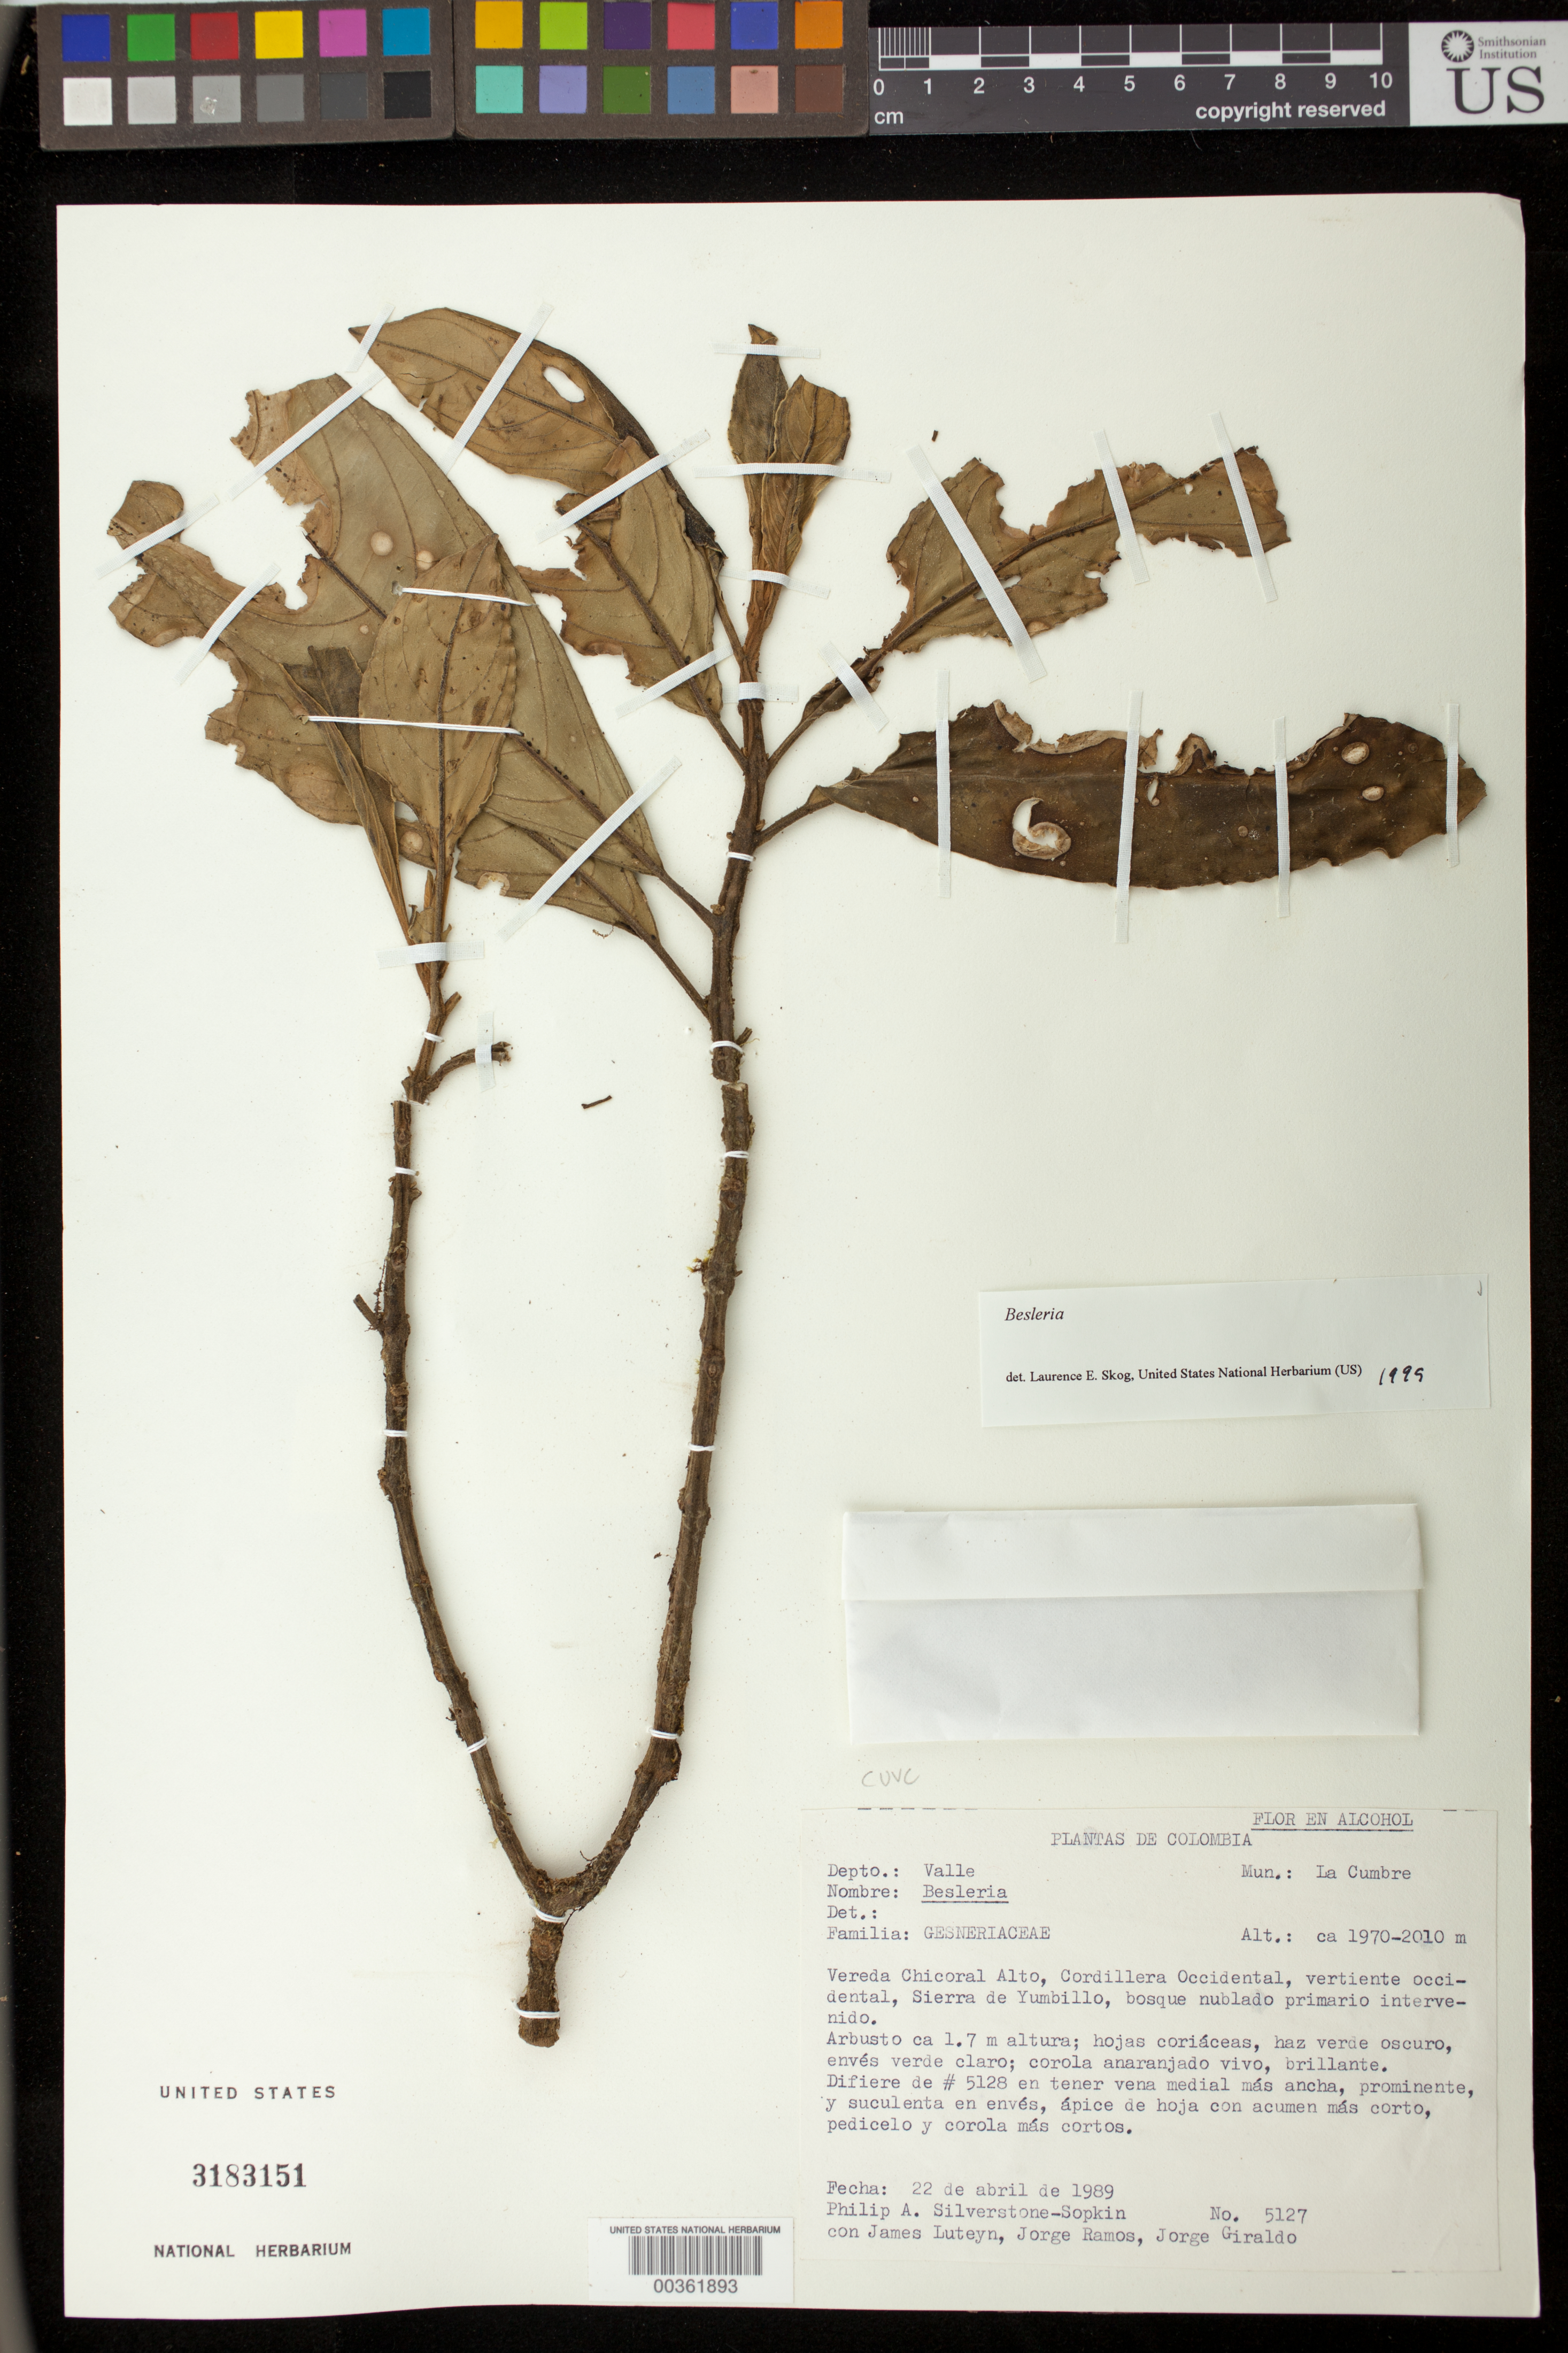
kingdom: Plantae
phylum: Tracheophyta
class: Magnoliopsida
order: Lamiales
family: Gesneriaceae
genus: Besleria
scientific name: Besleria sp.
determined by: Skog, Laurence E.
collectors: P. A. Silverstone-Sopkin, J. L. Luteyn, J. Ramos & J. Giraldo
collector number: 5127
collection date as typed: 22 Apr 1989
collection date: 1989-04-22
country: Colombia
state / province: Valle del Cauca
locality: Mun. La Cumbre; Vereda Chicoral Alto, Cordillera Occidental, vertiente occidental, Sierra de Yumbillo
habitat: Bosque nublado primario intervenido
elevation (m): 1970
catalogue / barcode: US 3183151